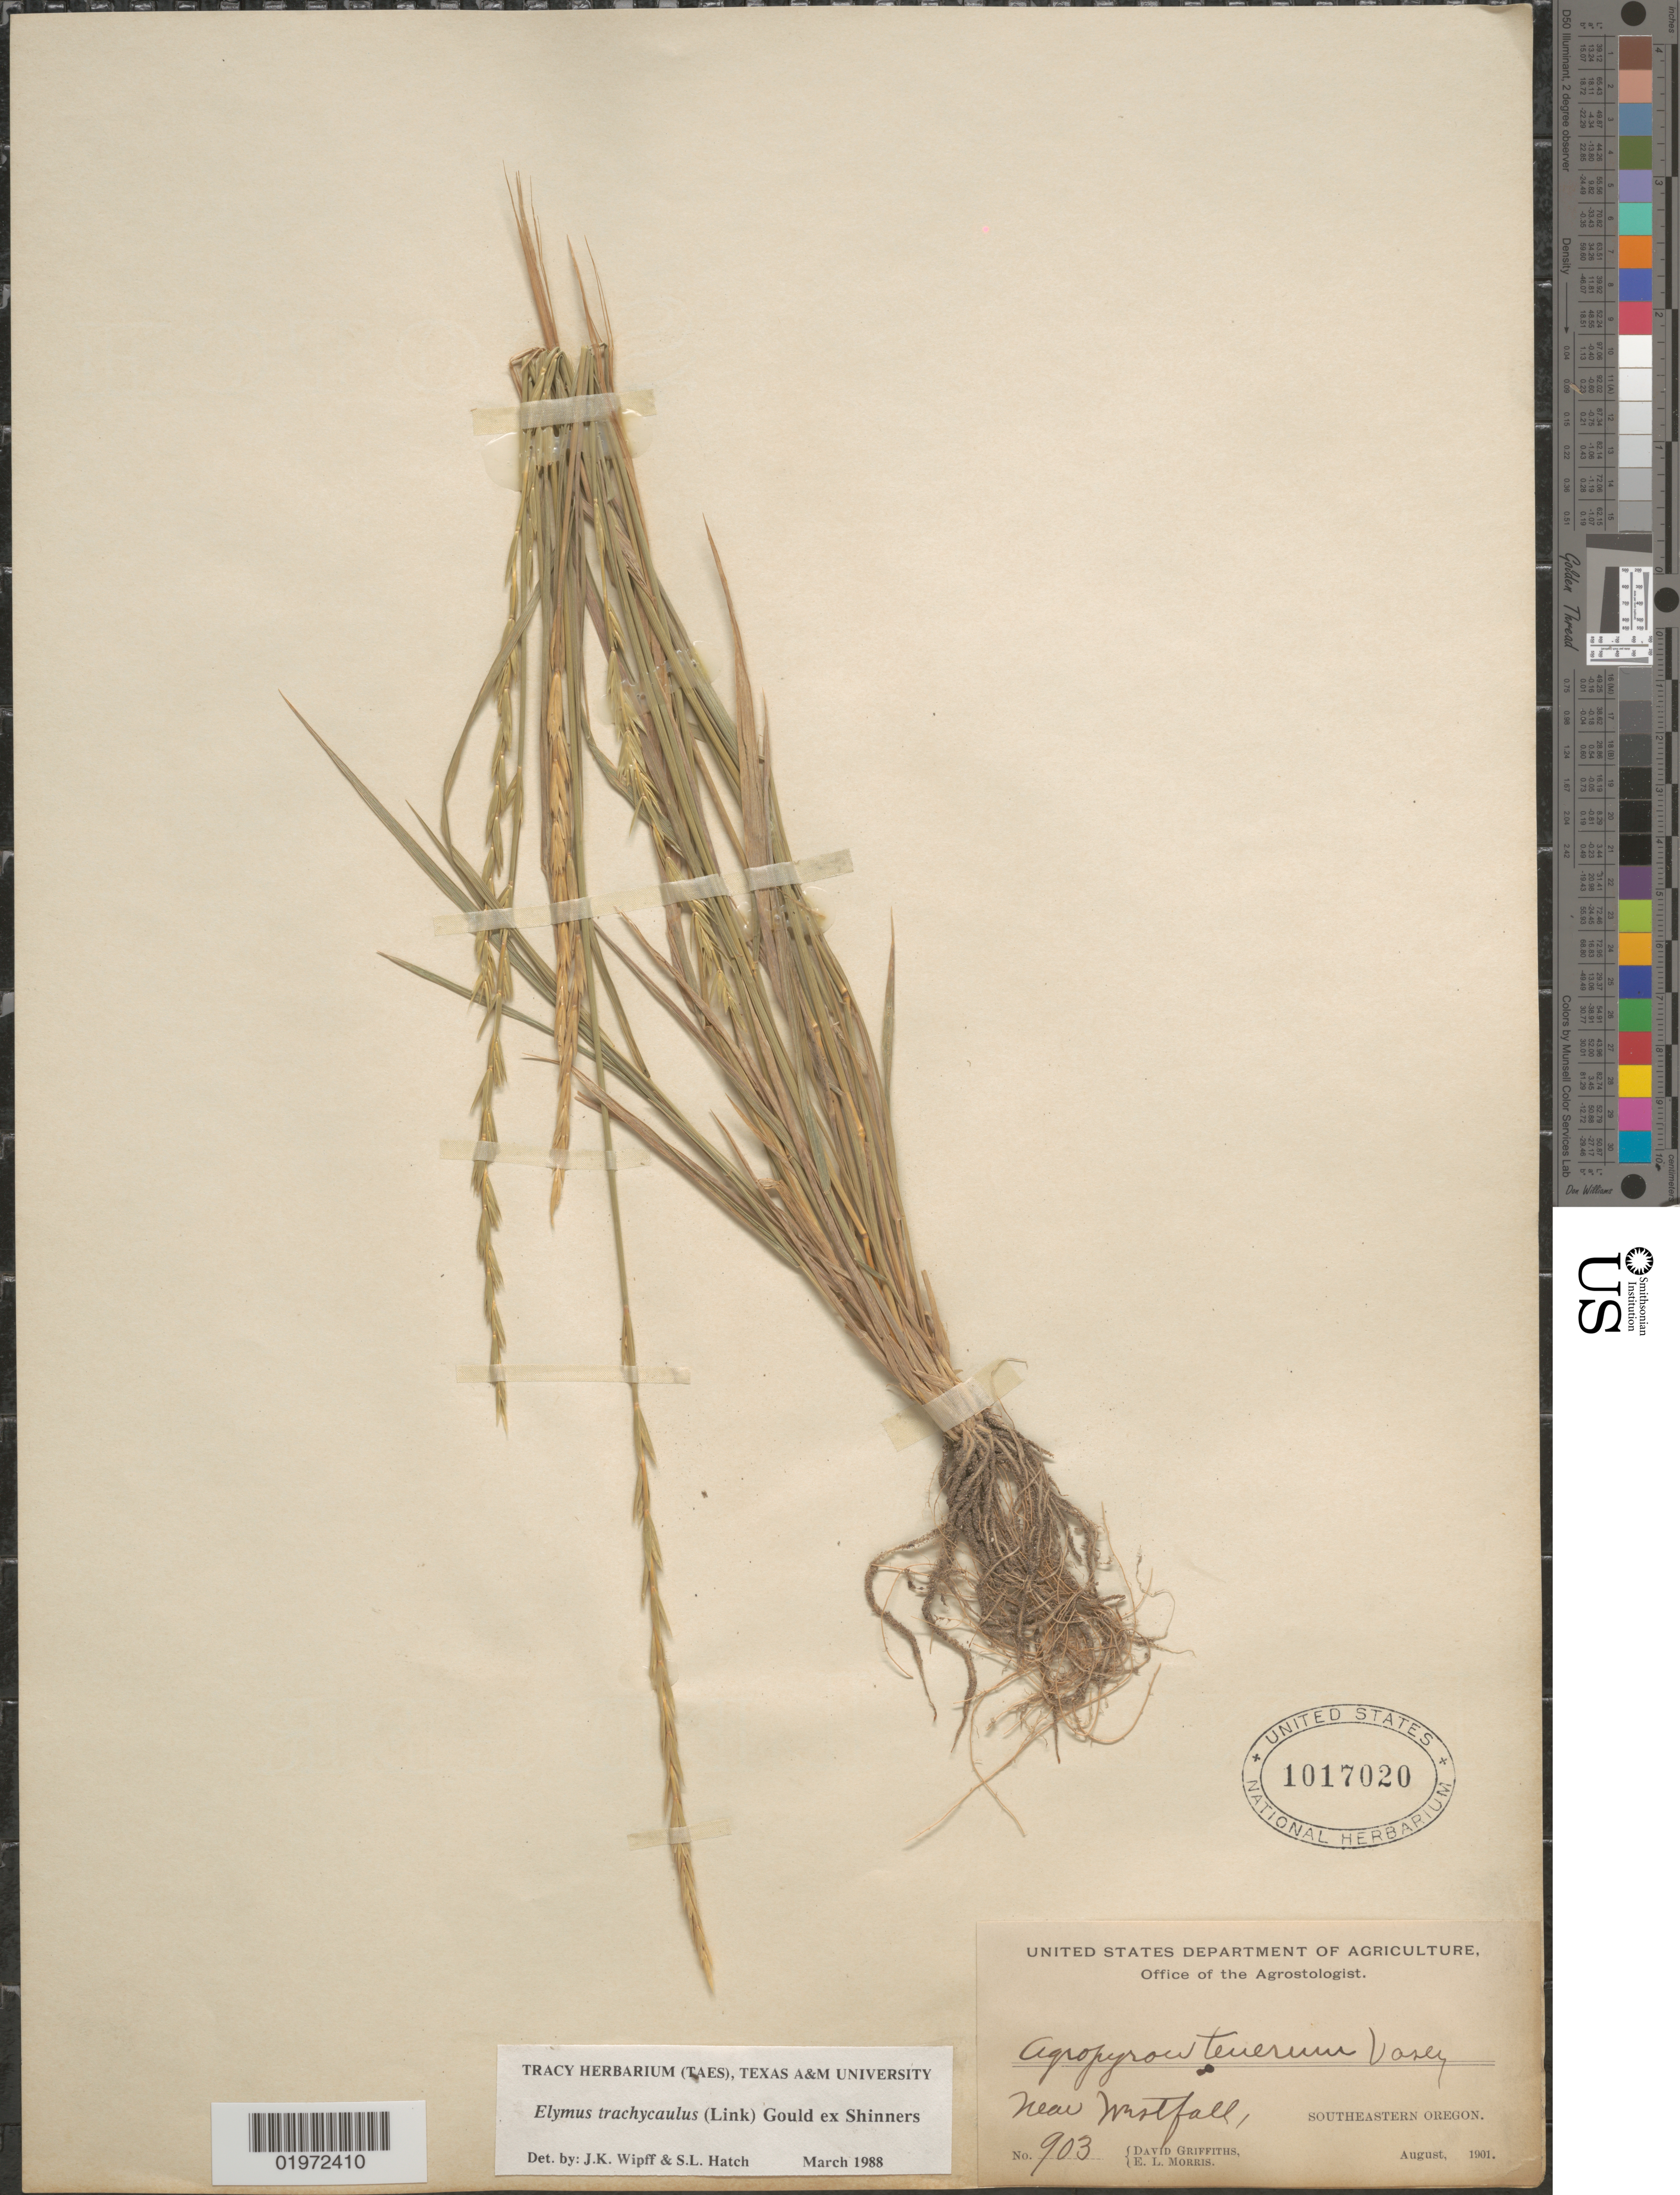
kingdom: Plantae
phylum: Tracheophyta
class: Liliopsida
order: Poales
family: Poaceae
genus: Elymus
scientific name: Elymus trachycaulus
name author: (Link) Gould ex Shinners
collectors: D. Griffiths & E. Morris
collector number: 903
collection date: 1901-08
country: United States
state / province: Oregon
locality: Near Westfall, Southeastern Oregon.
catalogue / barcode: US 1017020